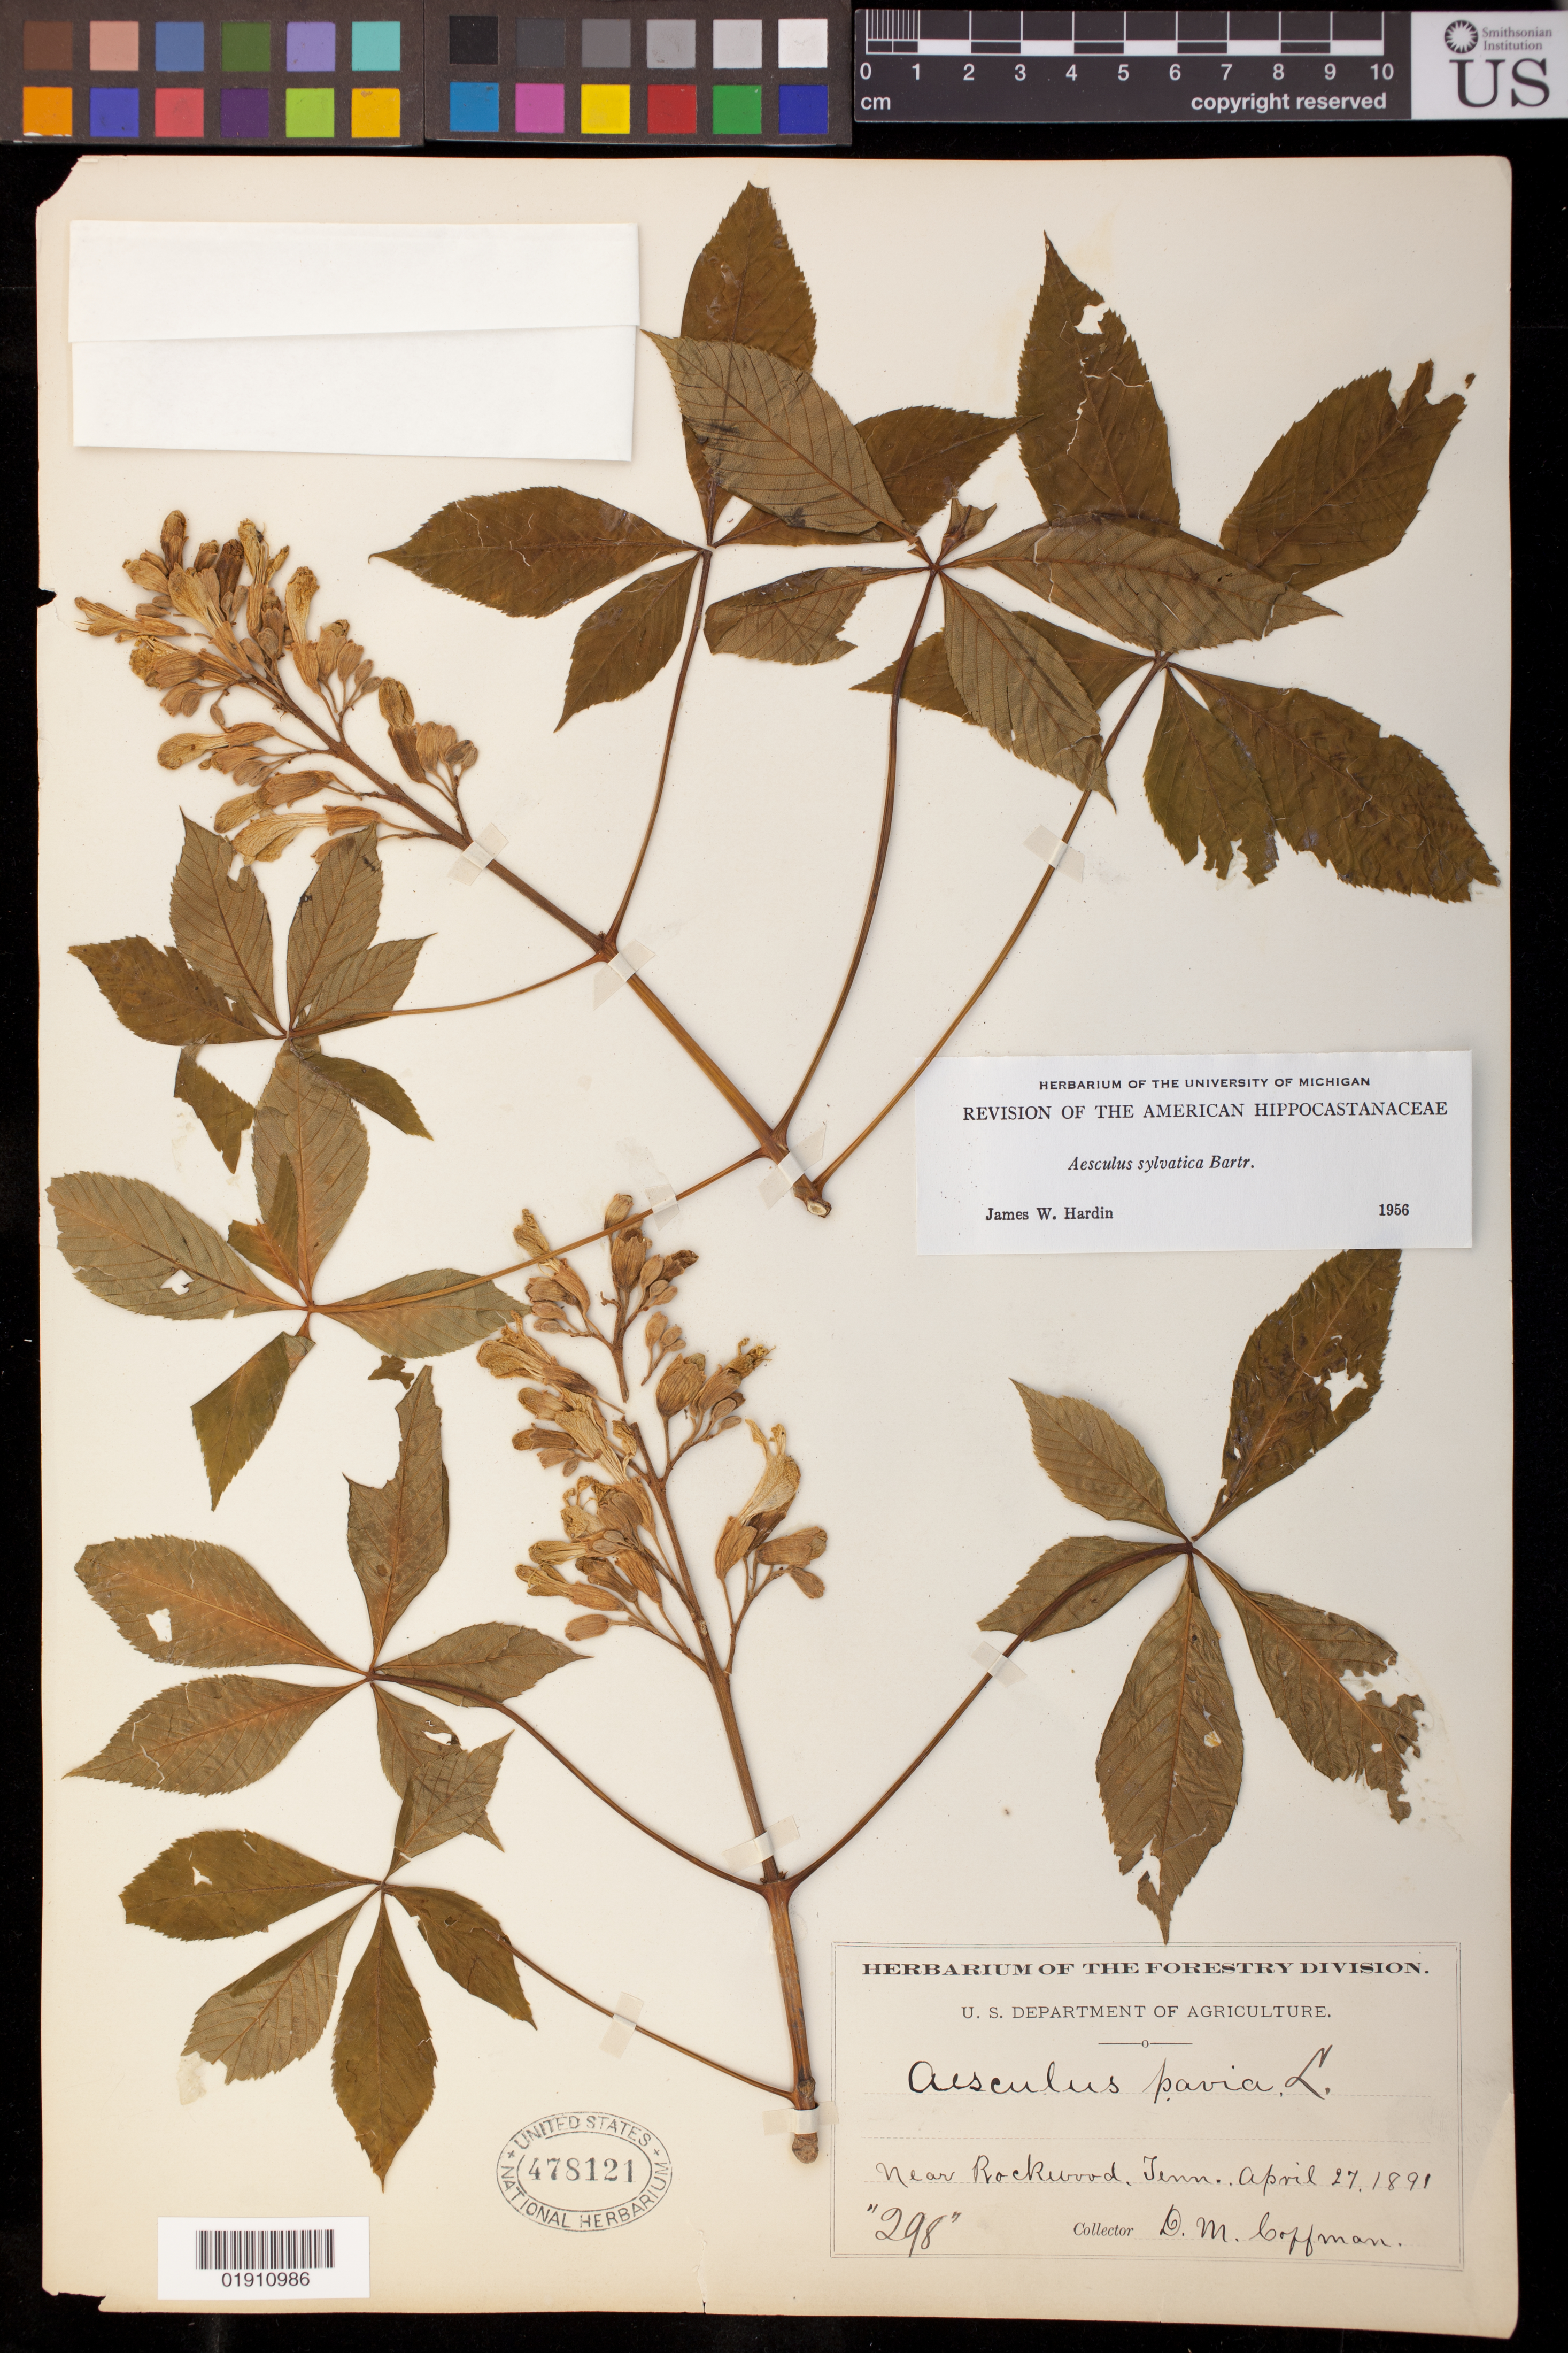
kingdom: Plantae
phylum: Tracheophyta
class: Magnoliopsida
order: Sapindales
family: Sapindaceae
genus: Aesculus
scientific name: Aesculus sylvatica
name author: W. Bartram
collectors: D. M. Coffman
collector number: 298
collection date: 1891-04-27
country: United States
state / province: Tennessee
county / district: Roane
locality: Near Rockwood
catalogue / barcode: US 478121